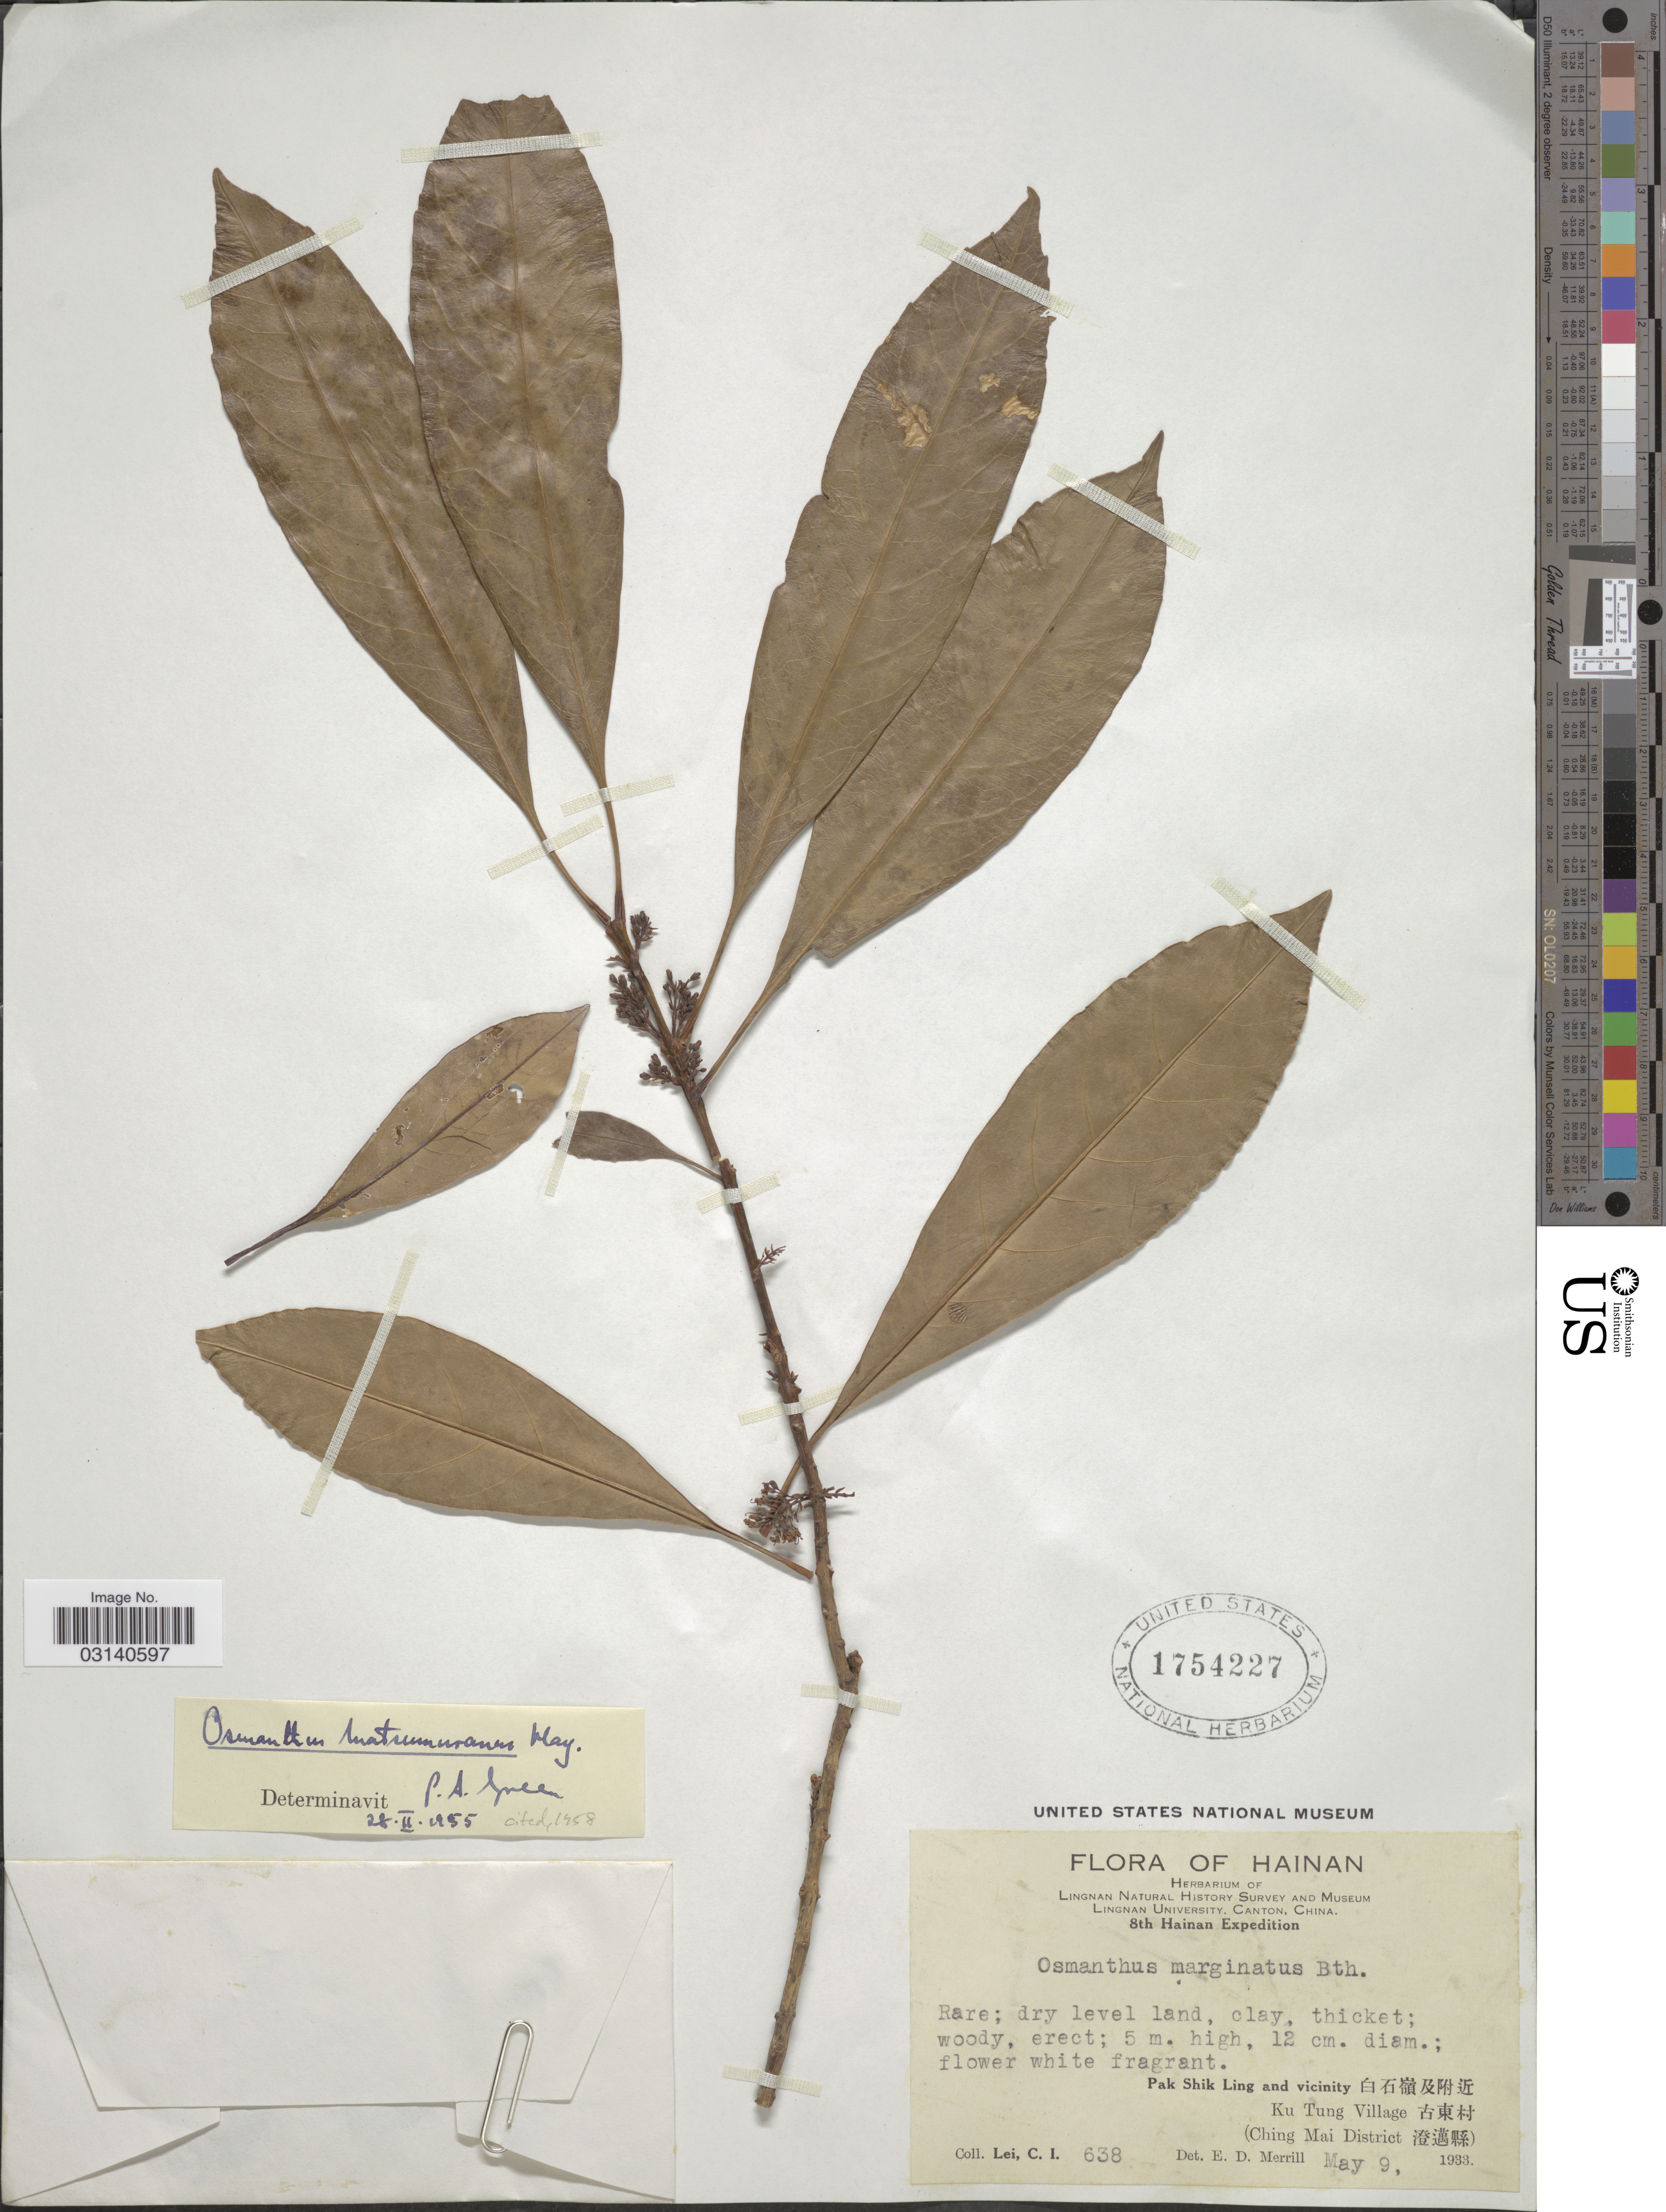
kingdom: Plantae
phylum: Tracheophyta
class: Magnoliopsida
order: Lamiales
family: Oleaceae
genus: Osmanthus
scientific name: Osmanthus matsumuranus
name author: Hayata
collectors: C. I. Lei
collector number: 638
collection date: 1933-05-09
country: China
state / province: Hainan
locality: Hainan, Pak Shik Ling and vicinity, Ku Tung Village (Ching Mai District).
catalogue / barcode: US 1754227